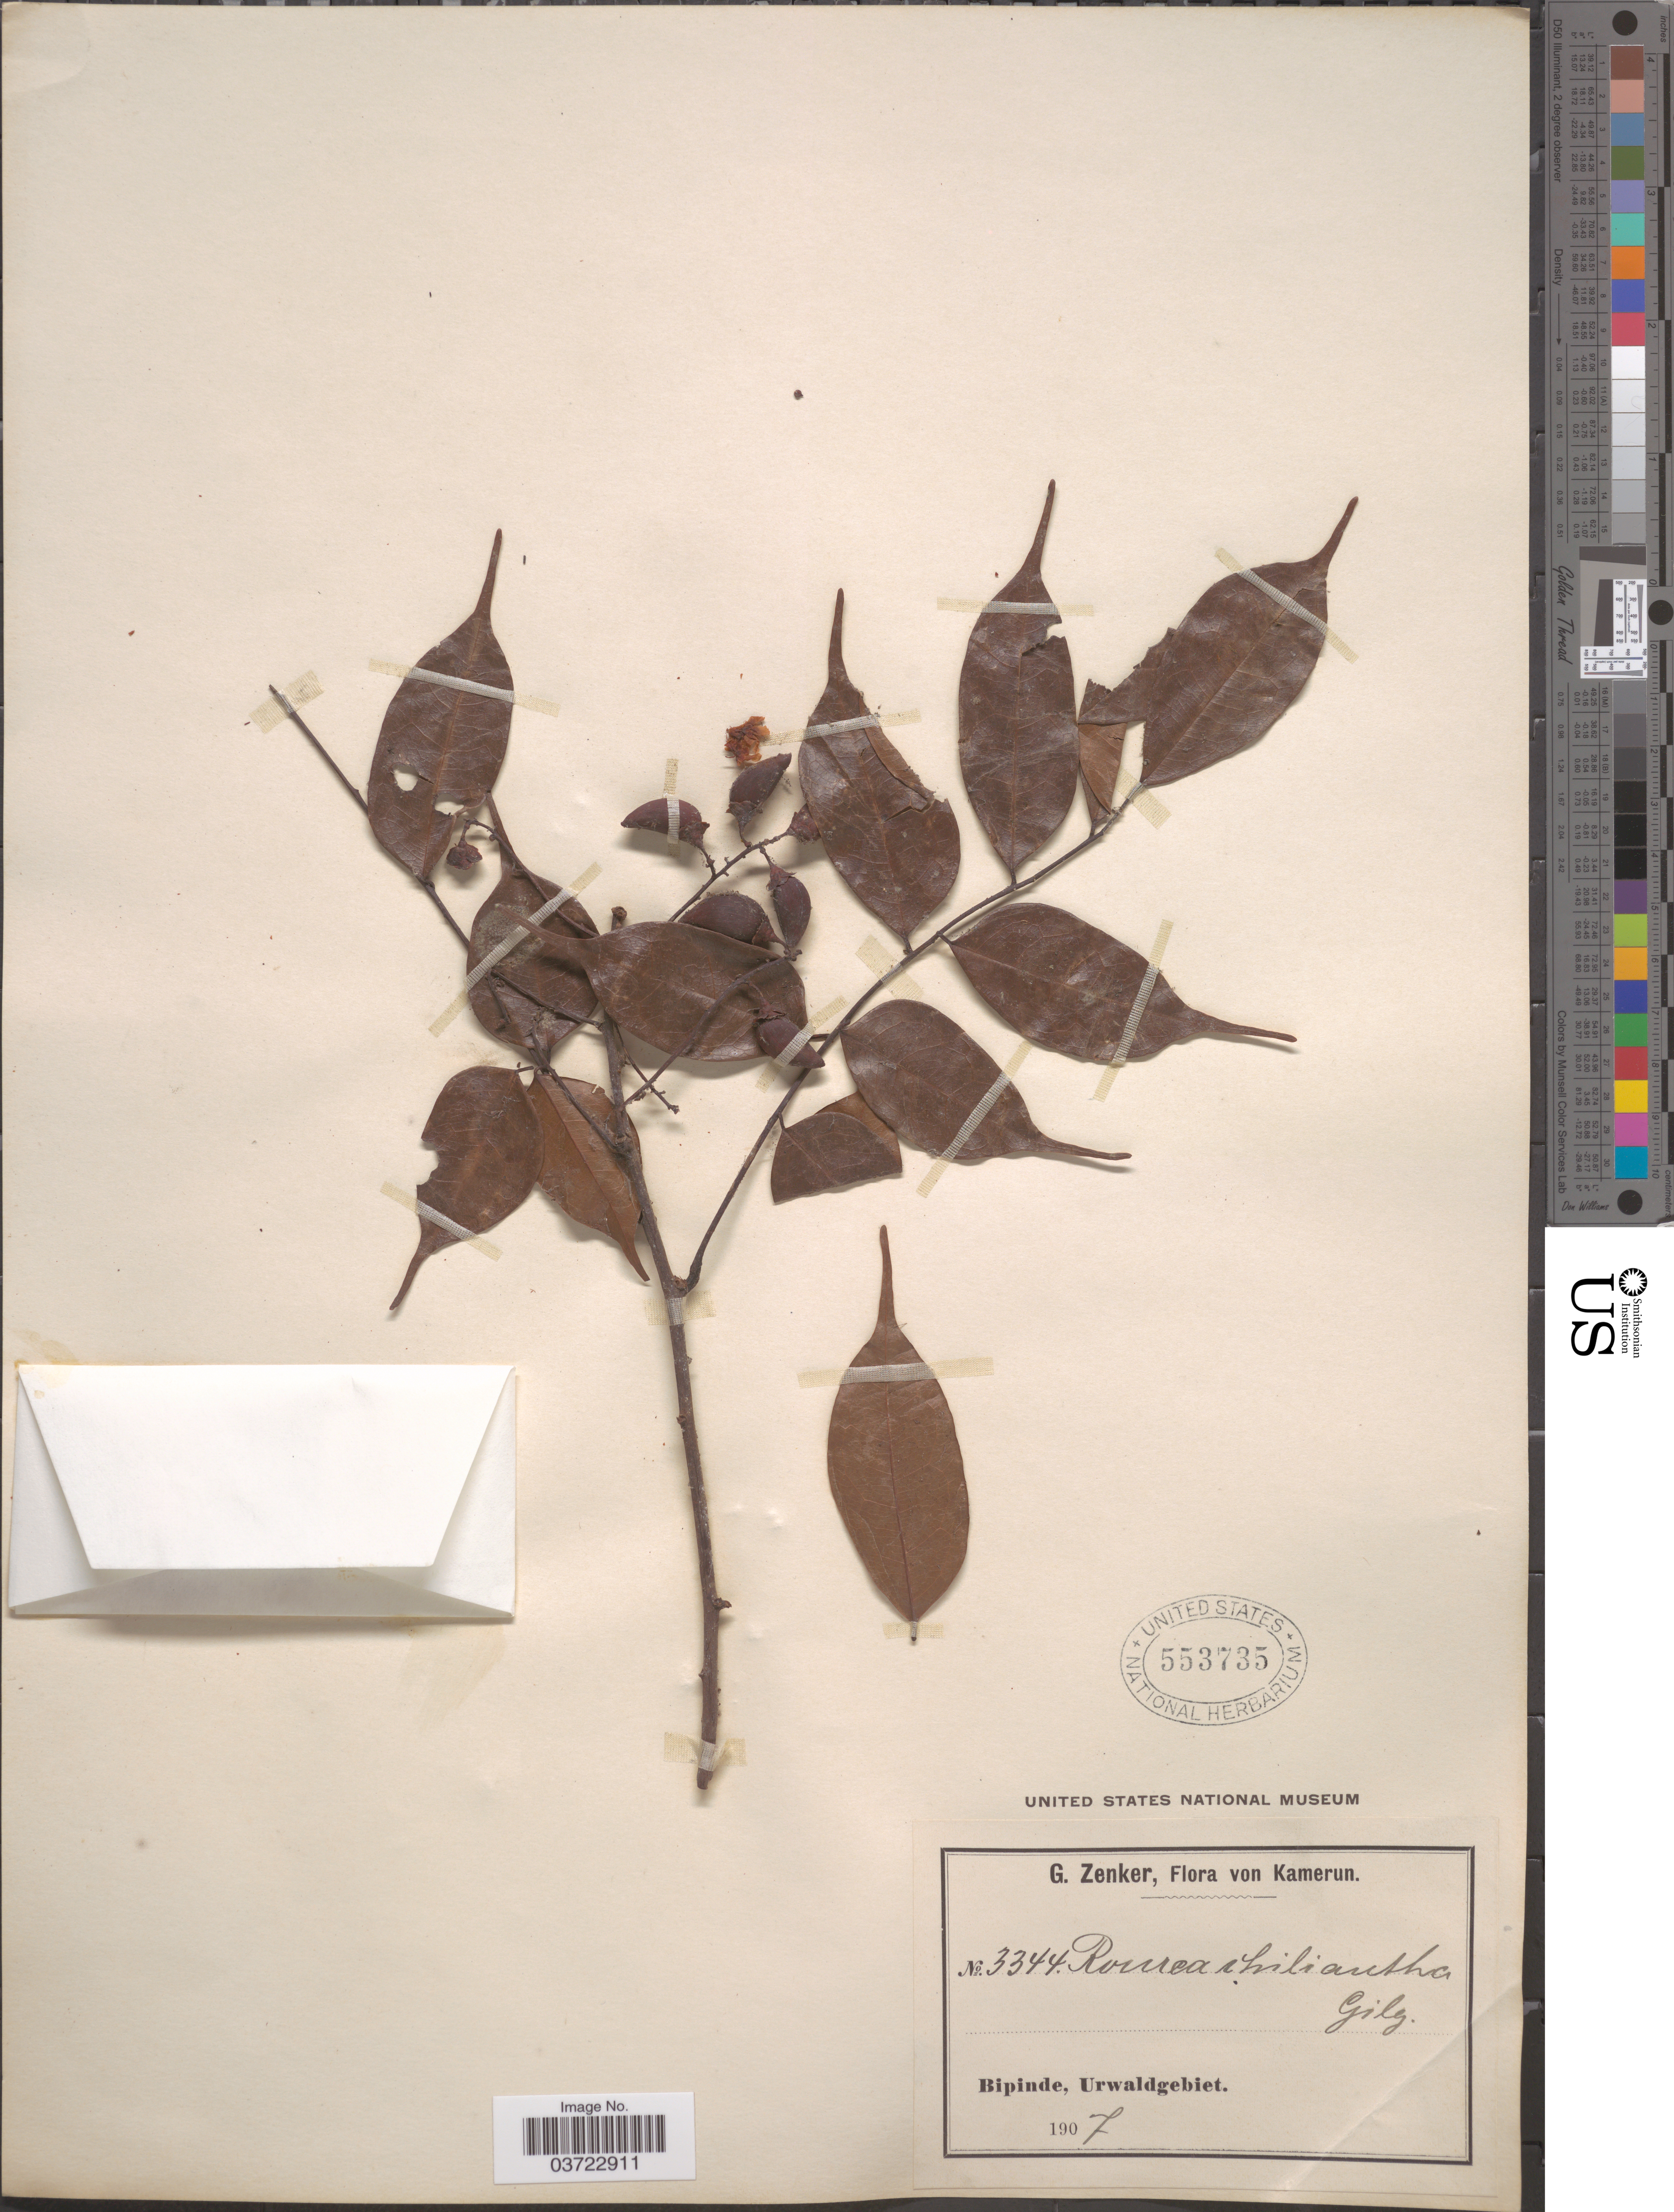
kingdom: Plantae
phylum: Tracheophyta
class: Magnoliopsida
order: Oxalidales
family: Connaraceae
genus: Rourea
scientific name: Rourea minor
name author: (Gaertn.) Leenh.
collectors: G. A. Zenker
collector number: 3344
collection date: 1907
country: Cameroon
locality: Bipinde, Urwaldgebiet.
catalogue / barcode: US 553735